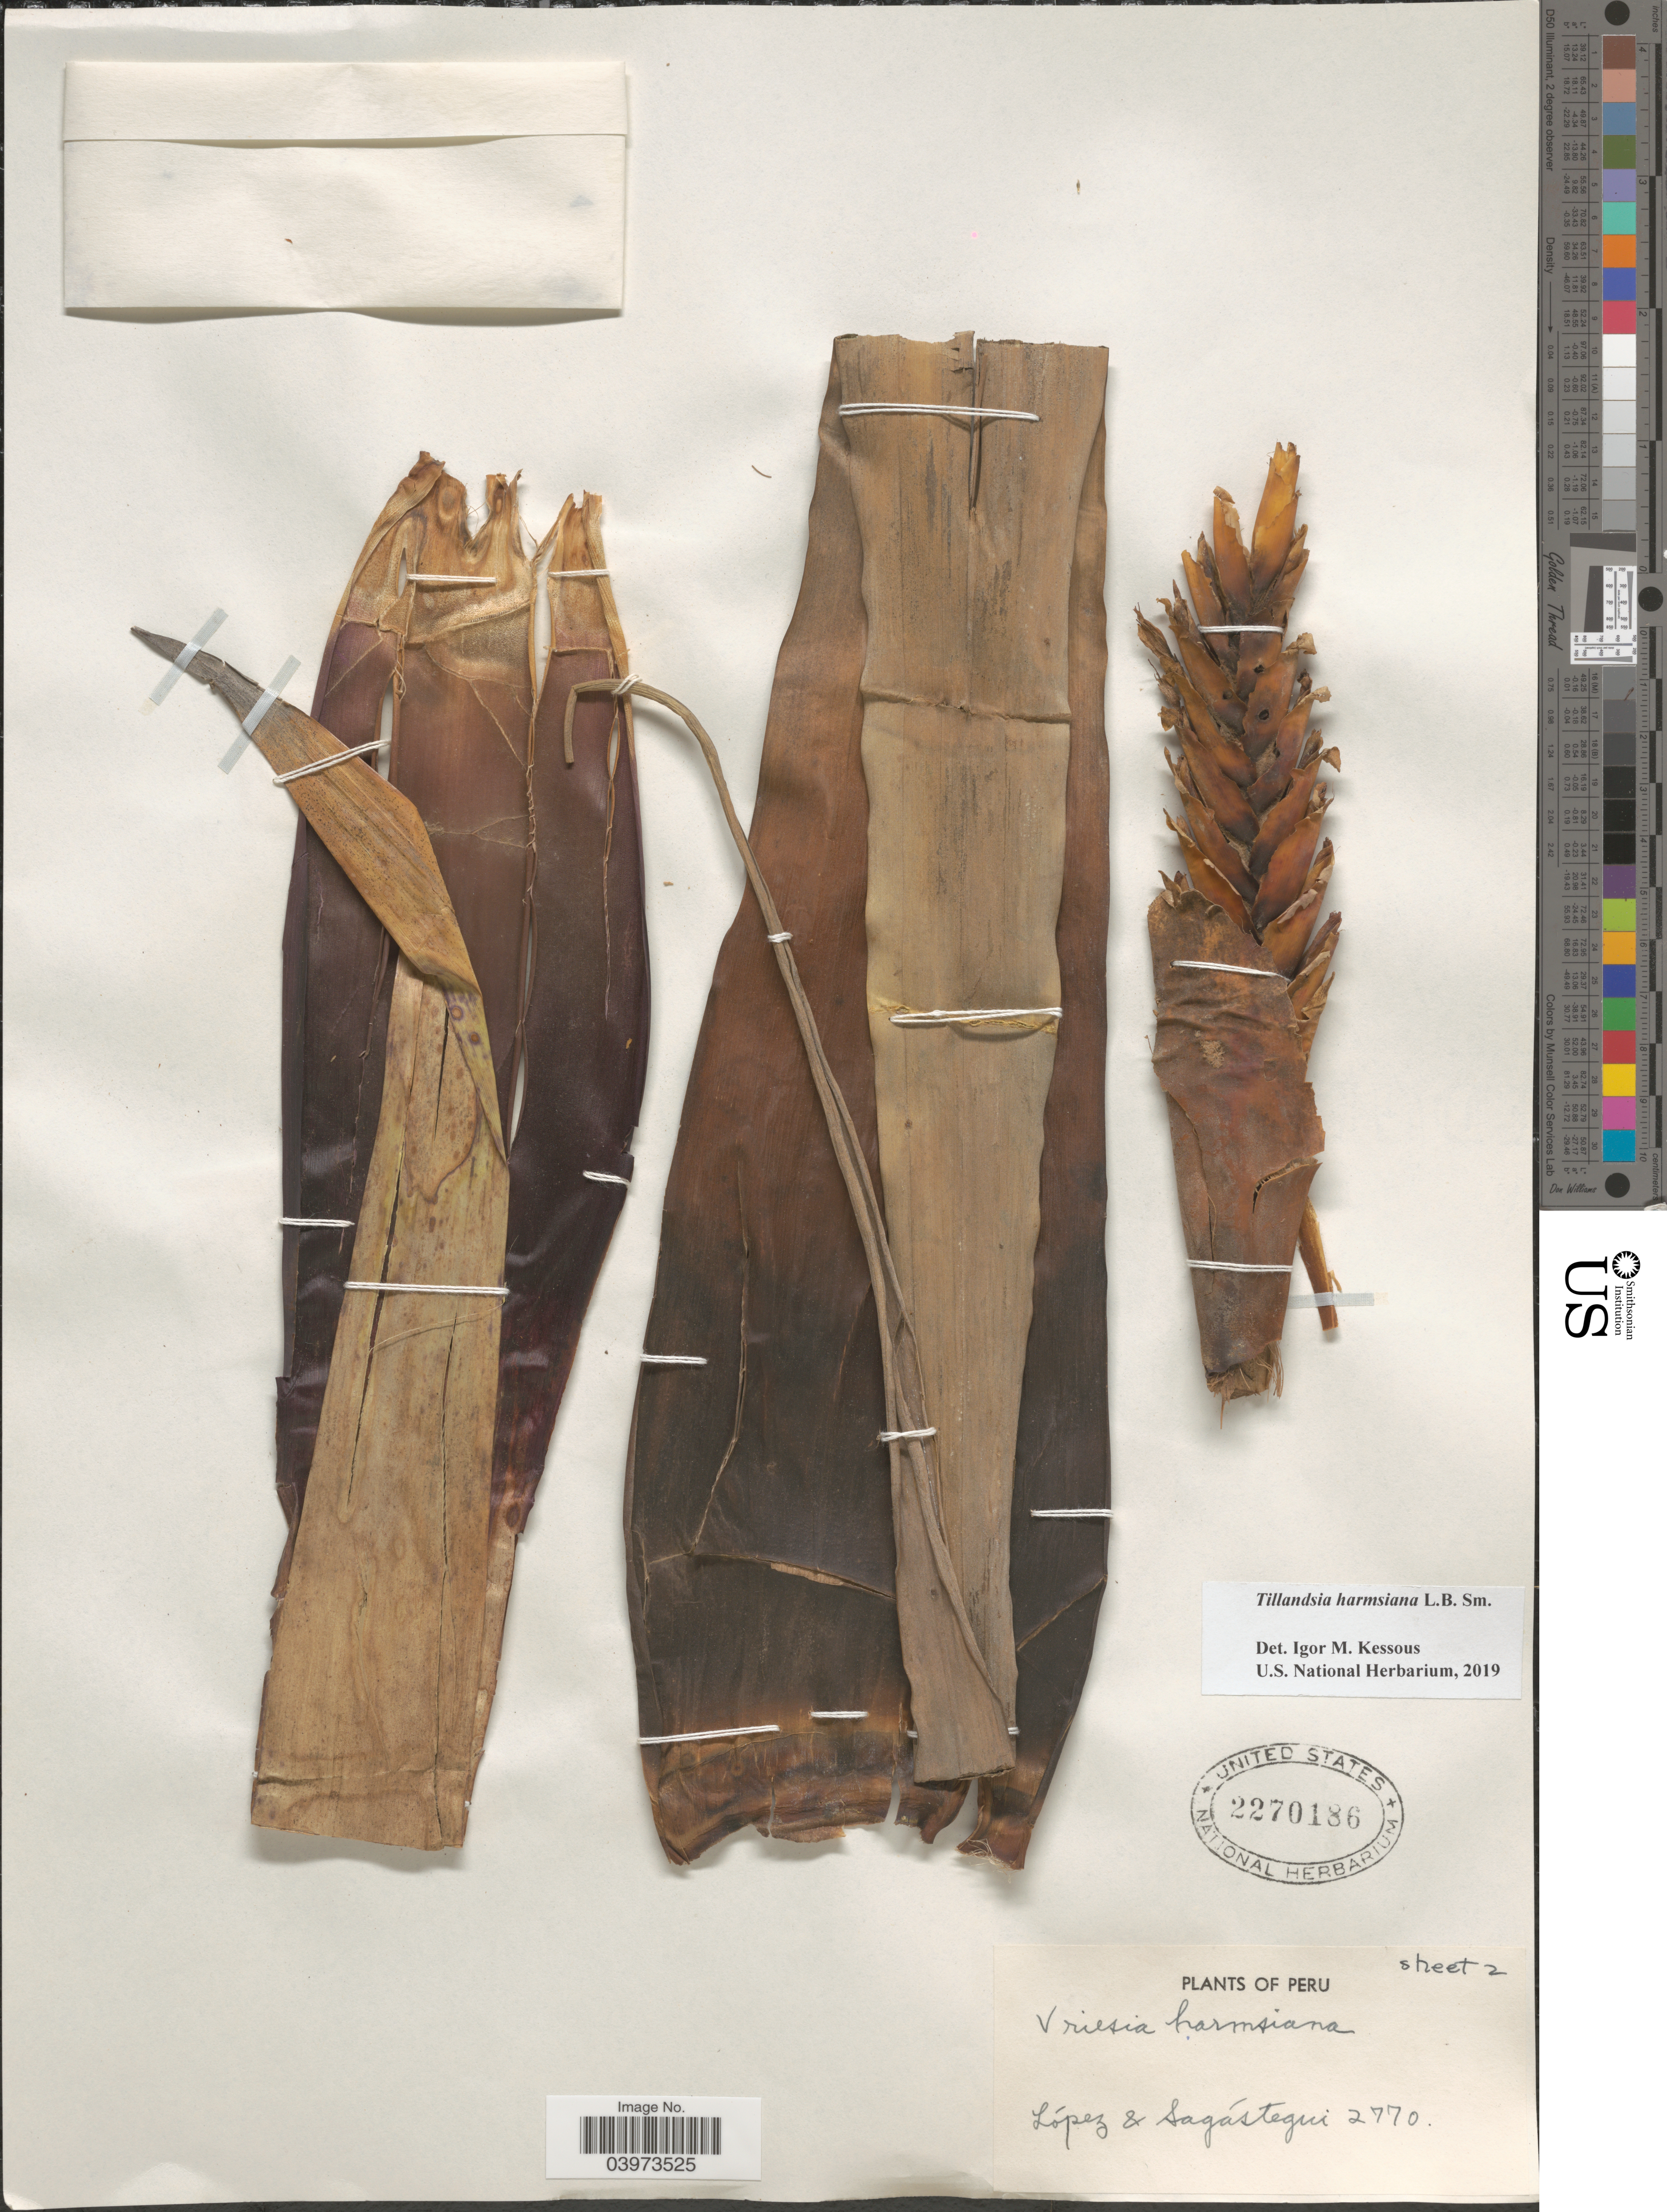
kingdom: Plantae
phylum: Tracheophyta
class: Liliopsida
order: Poales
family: Bromeliaceae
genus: Tillandsia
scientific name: Tillandsia harmsiana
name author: L.B. Sm.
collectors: -. Lopez & Sagastegui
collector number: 2770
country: Peru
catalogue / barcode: US 2270186